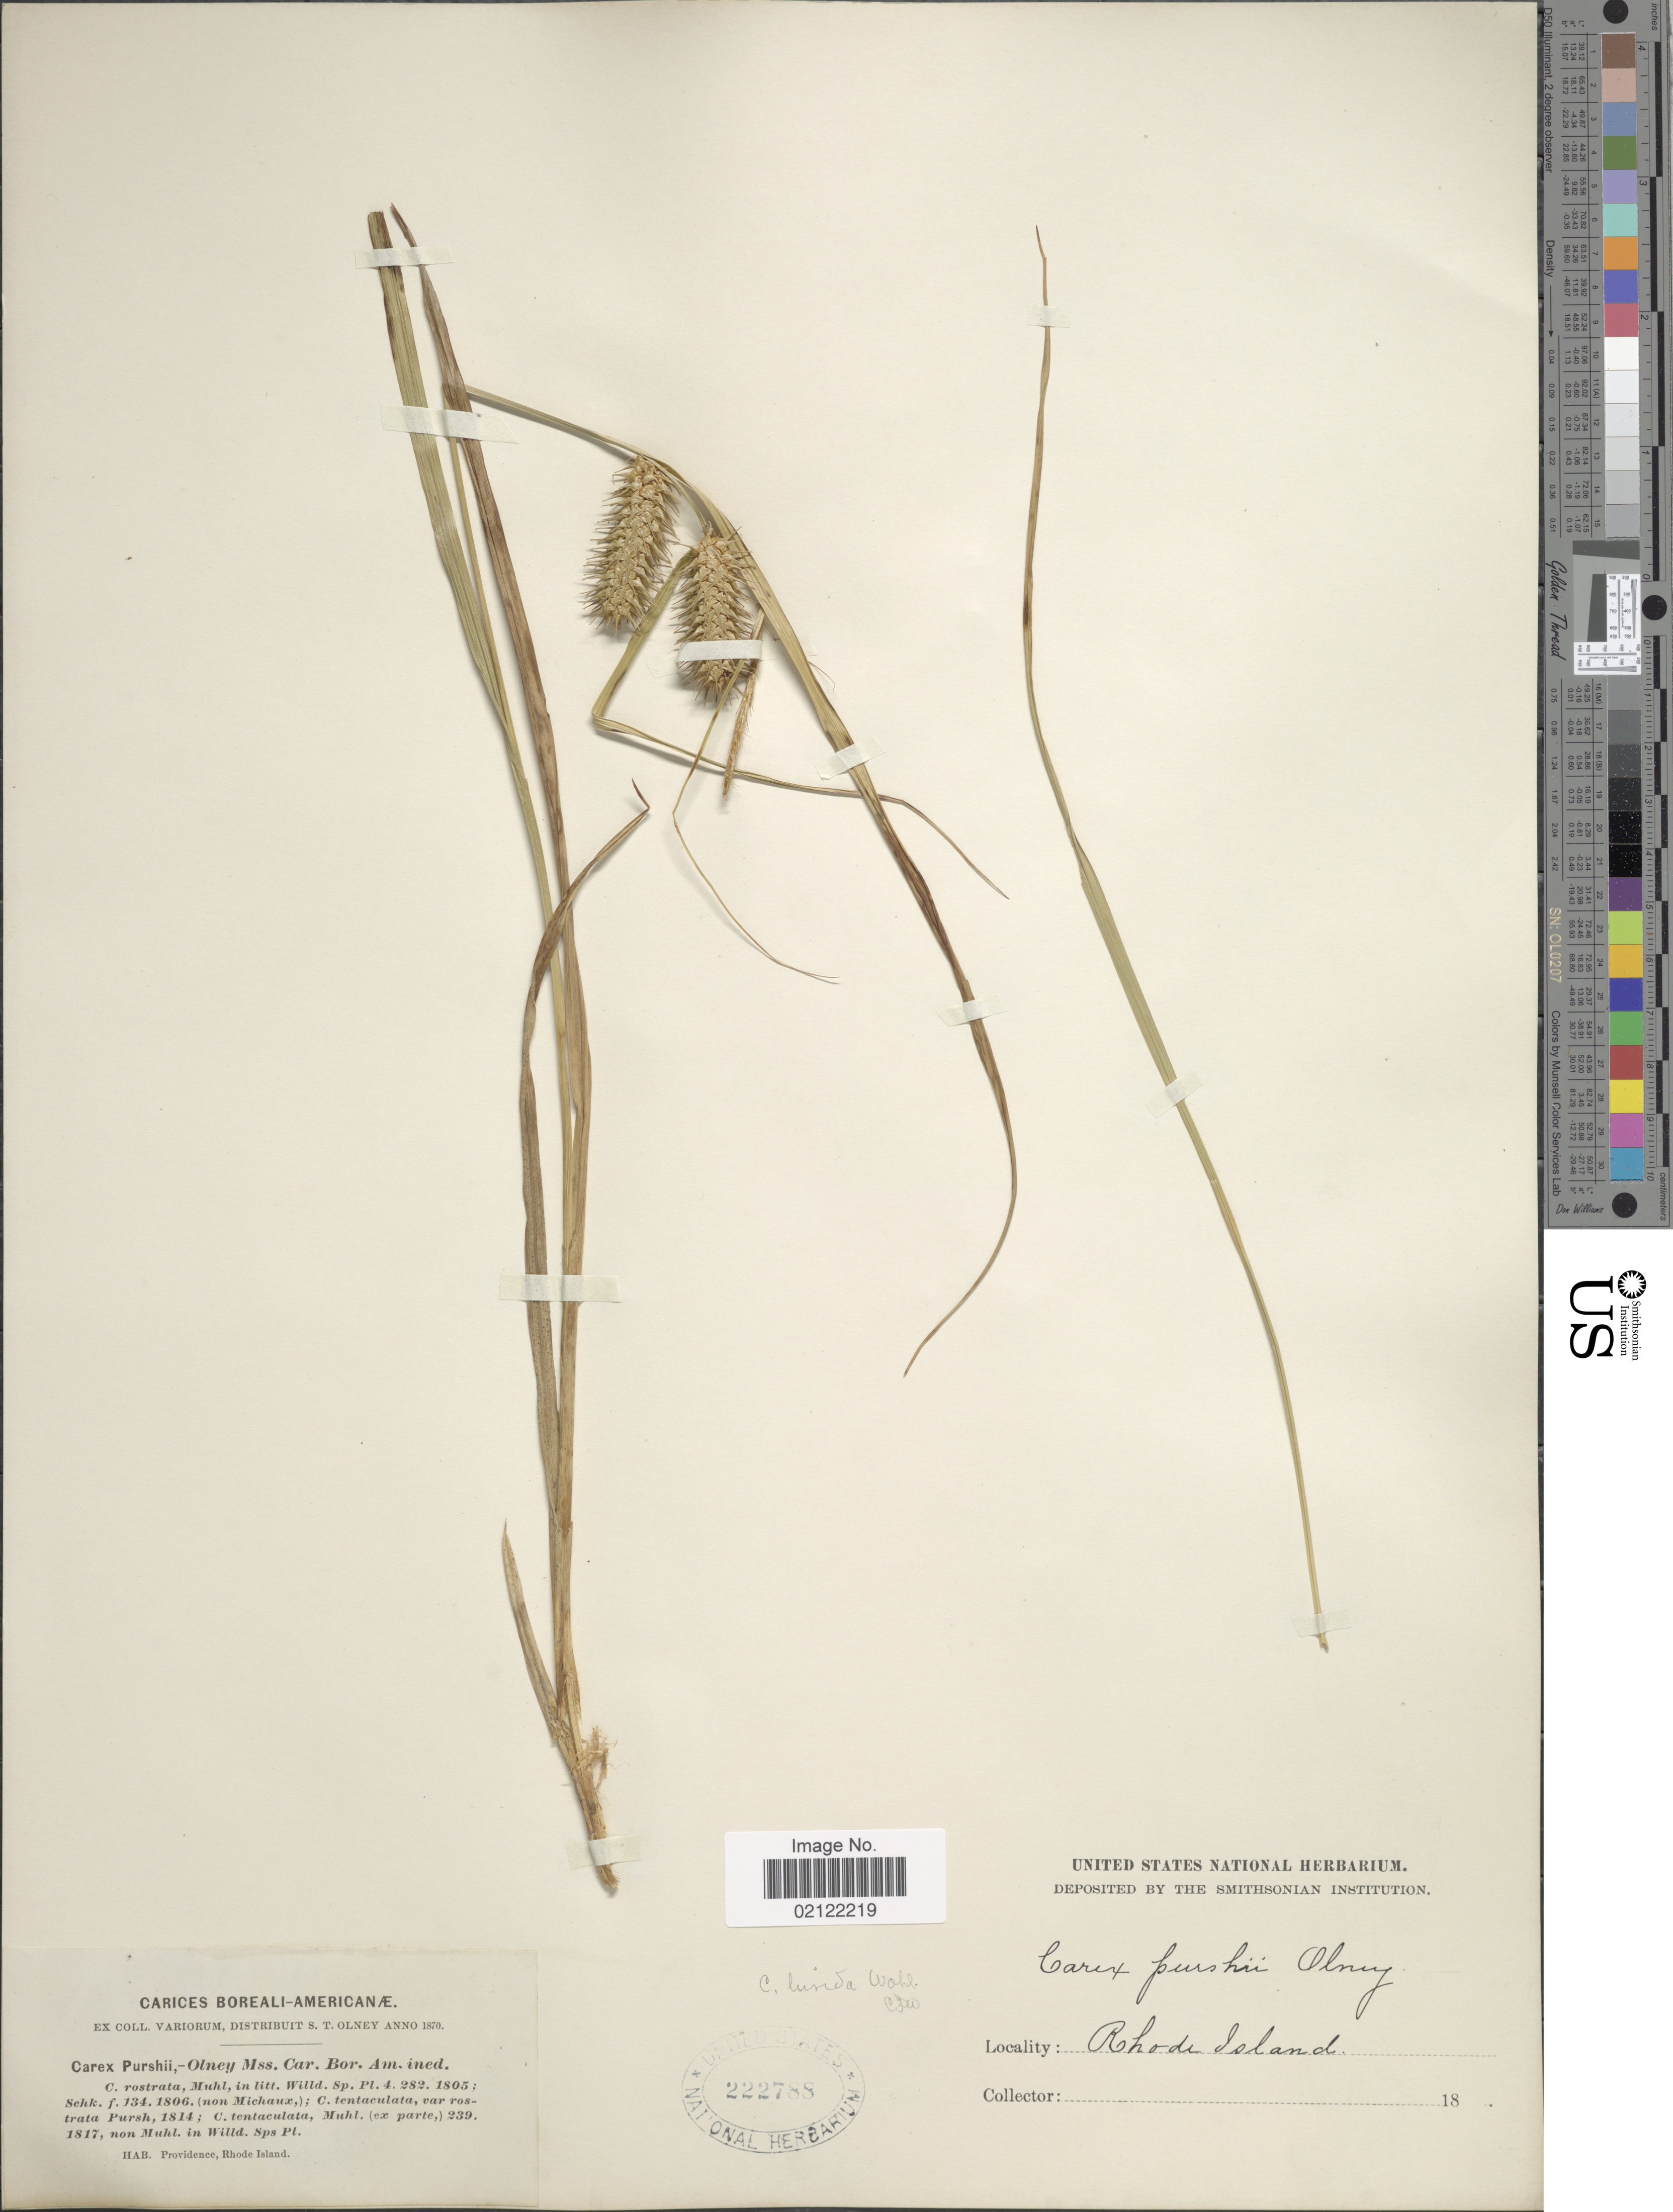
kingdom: Plantae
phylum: Tracheophyta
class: Liliopsida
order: Poales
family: Cyperaceae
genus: Carex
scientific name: Carex lurida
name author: Wahlenb.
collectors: S. Olney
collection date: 1870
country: United States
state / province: Rhode Island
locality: Providence, Rhode Island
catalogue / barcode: US 222788